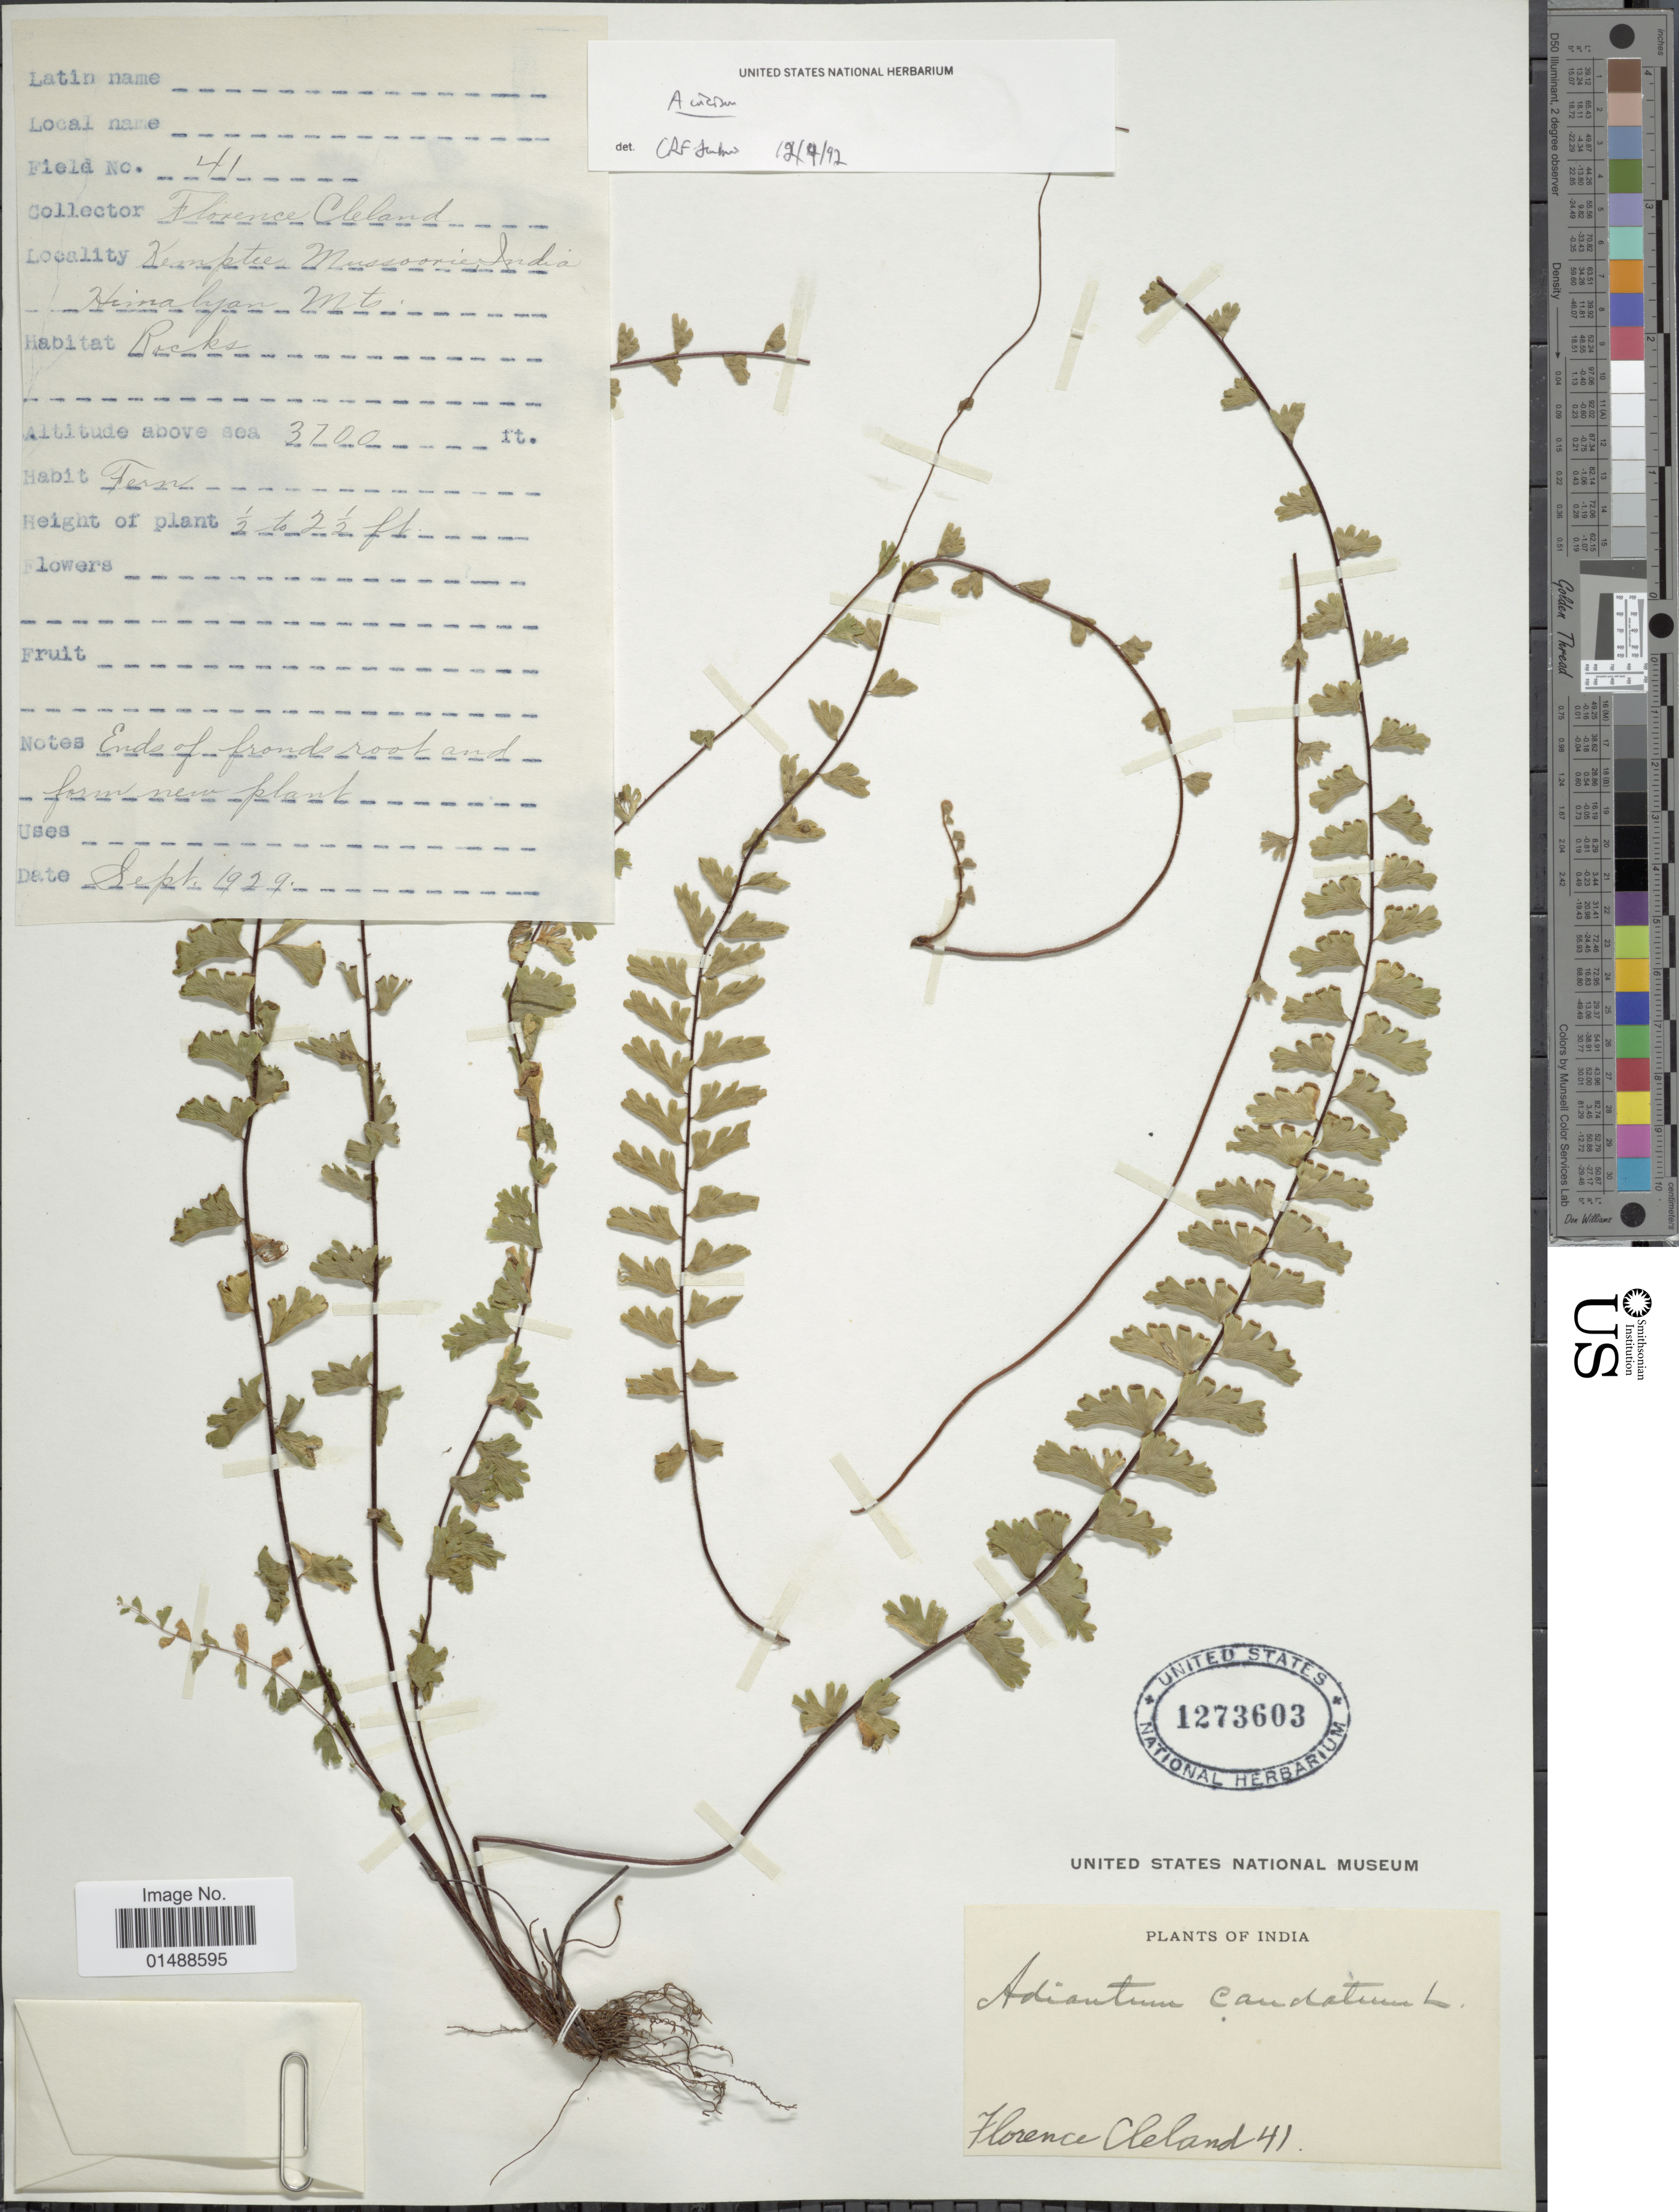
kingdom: Plantae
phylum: Tracheophyta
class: Polypodiopsida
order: Polypodiales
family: Pteridaceae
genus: Adiantum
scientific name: Adiantum incisum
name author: Forssk.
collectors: F. Cleland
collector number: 41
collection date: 1929-09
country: India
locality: India, Kemptee Mussoorie, Himalayan Mts.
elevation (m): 1128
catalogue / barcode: US 1273603